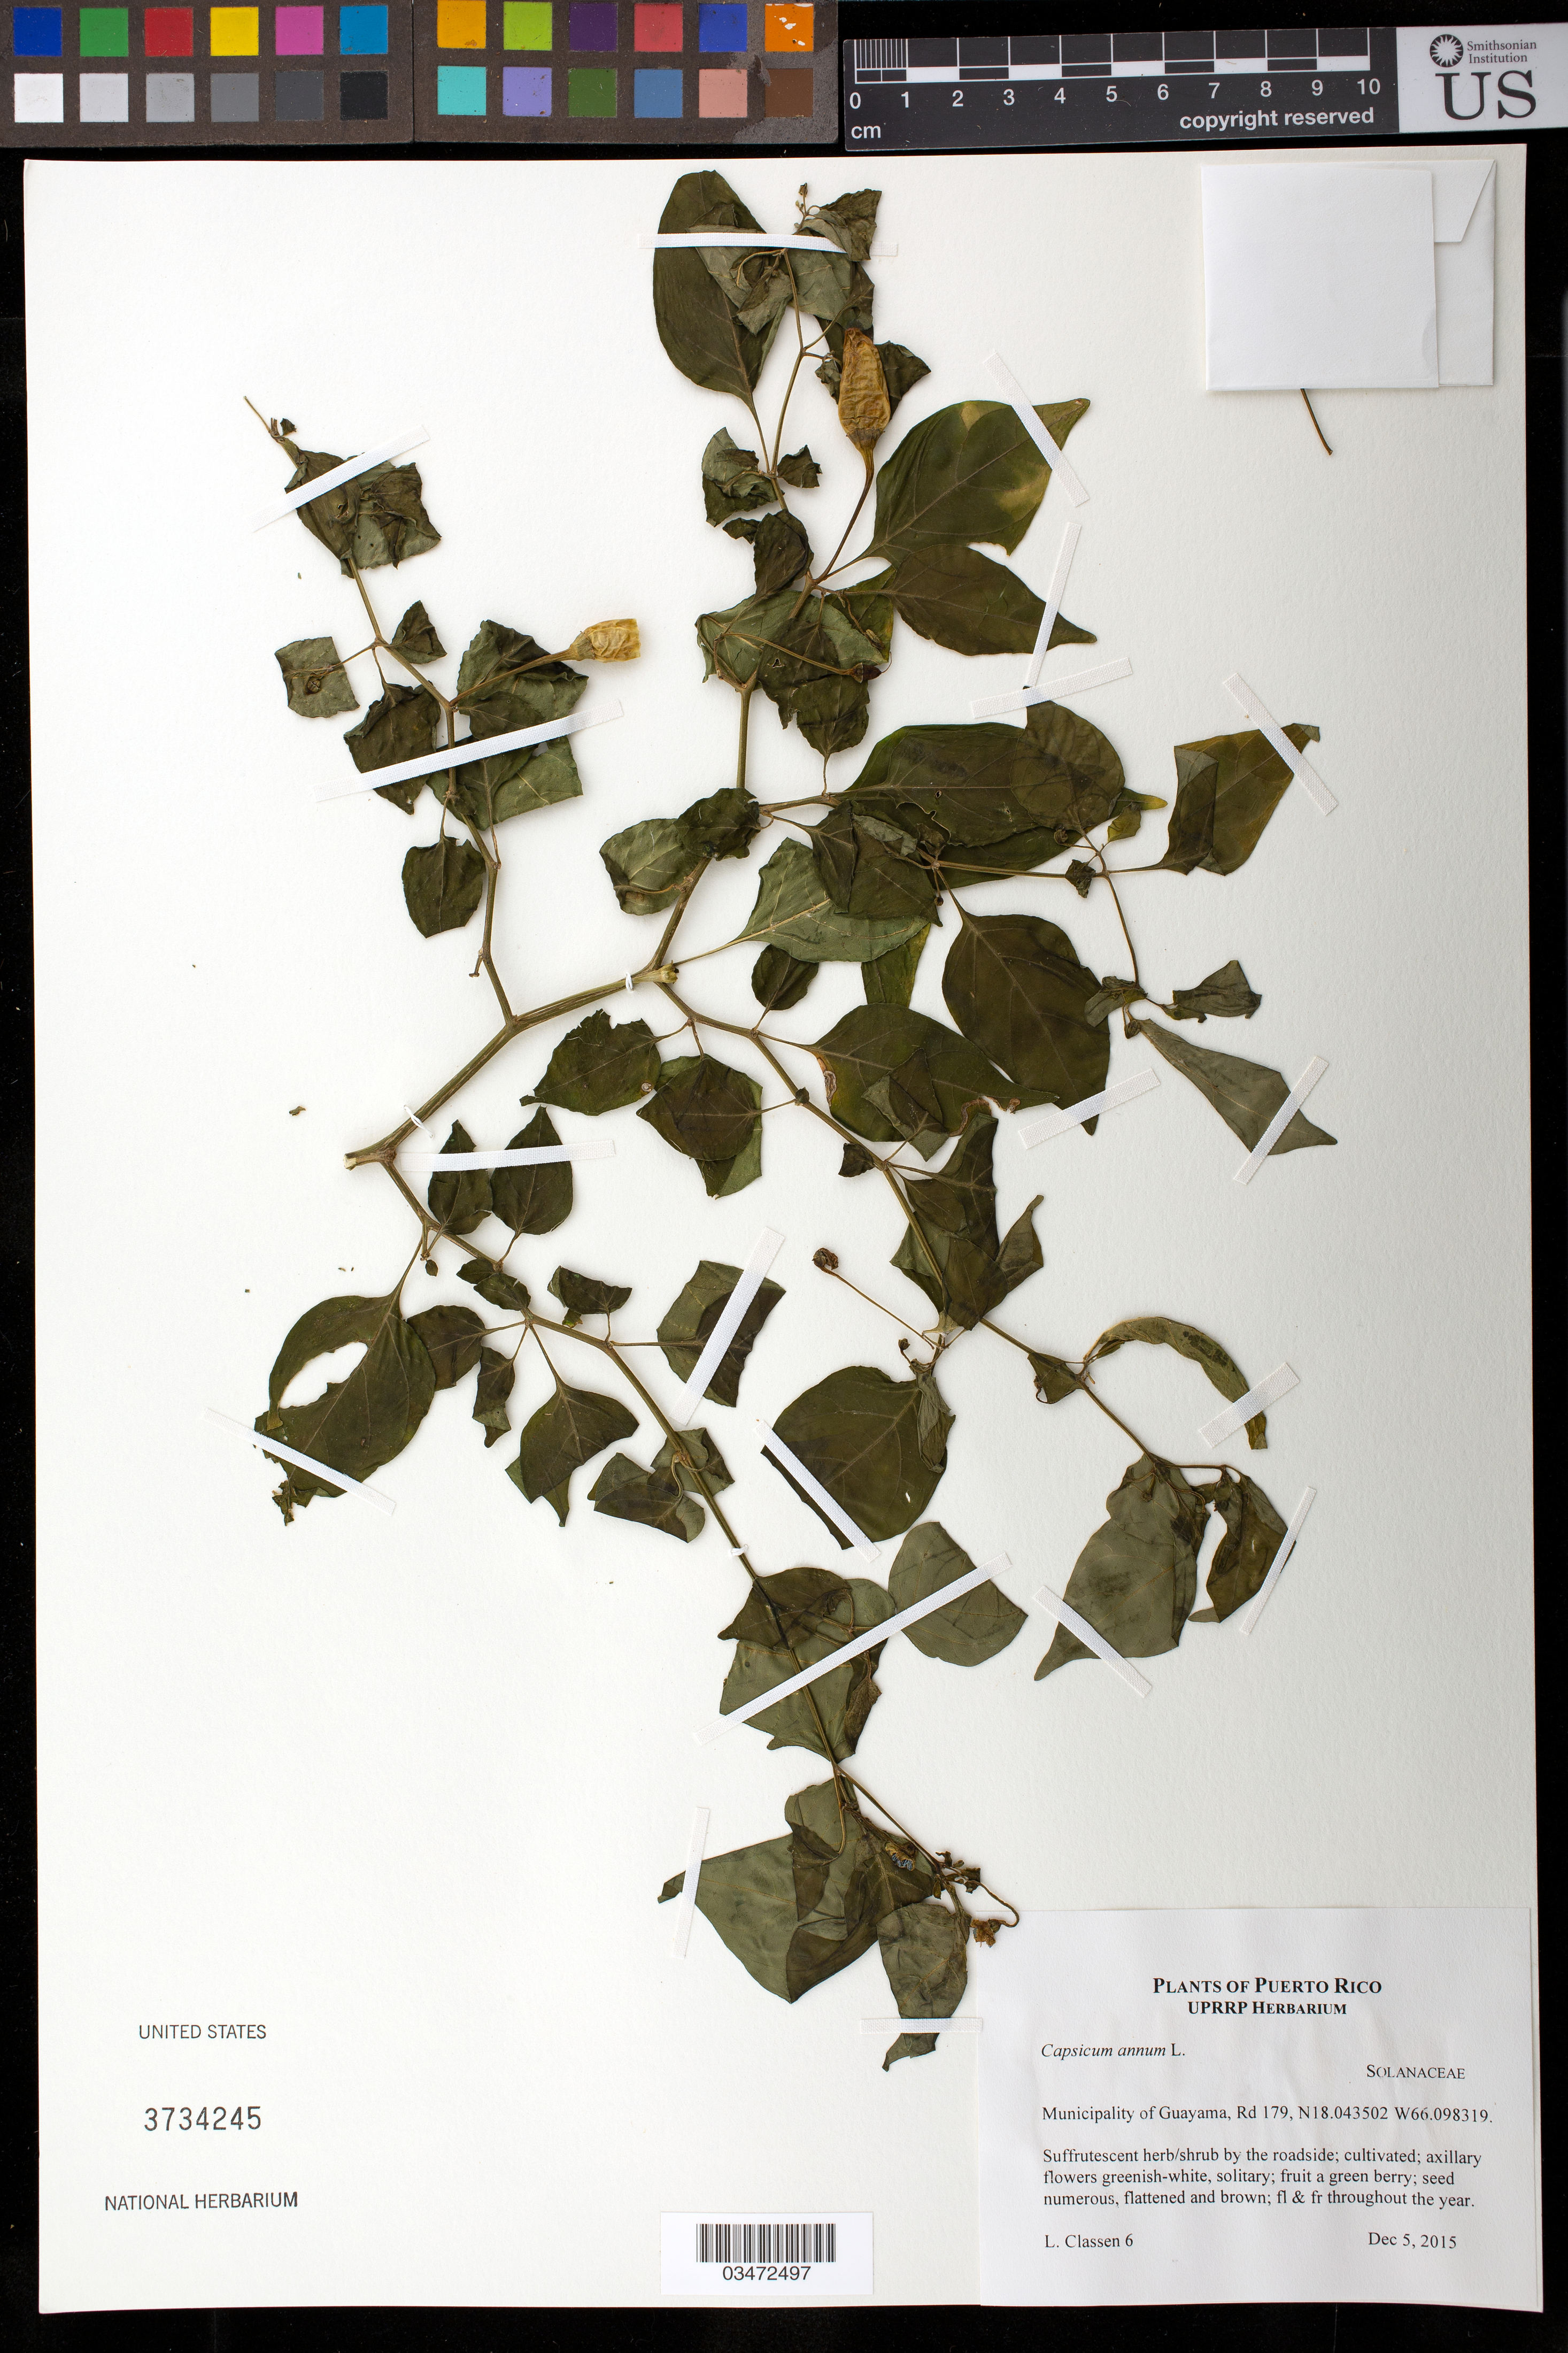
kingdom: Plantae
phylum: Tracheophyta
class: Magnoliopsida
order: Solanales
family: Solanaceae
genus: Capsicum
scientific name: Capsicum annuum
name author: L.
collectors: L. Classen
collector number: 6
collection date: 2015-12-05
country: Puerto Rico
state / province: Guayama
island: Puerto Rico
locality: Mun. Guayama, Rd 179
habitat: By the roadside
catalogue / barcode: US 3734245